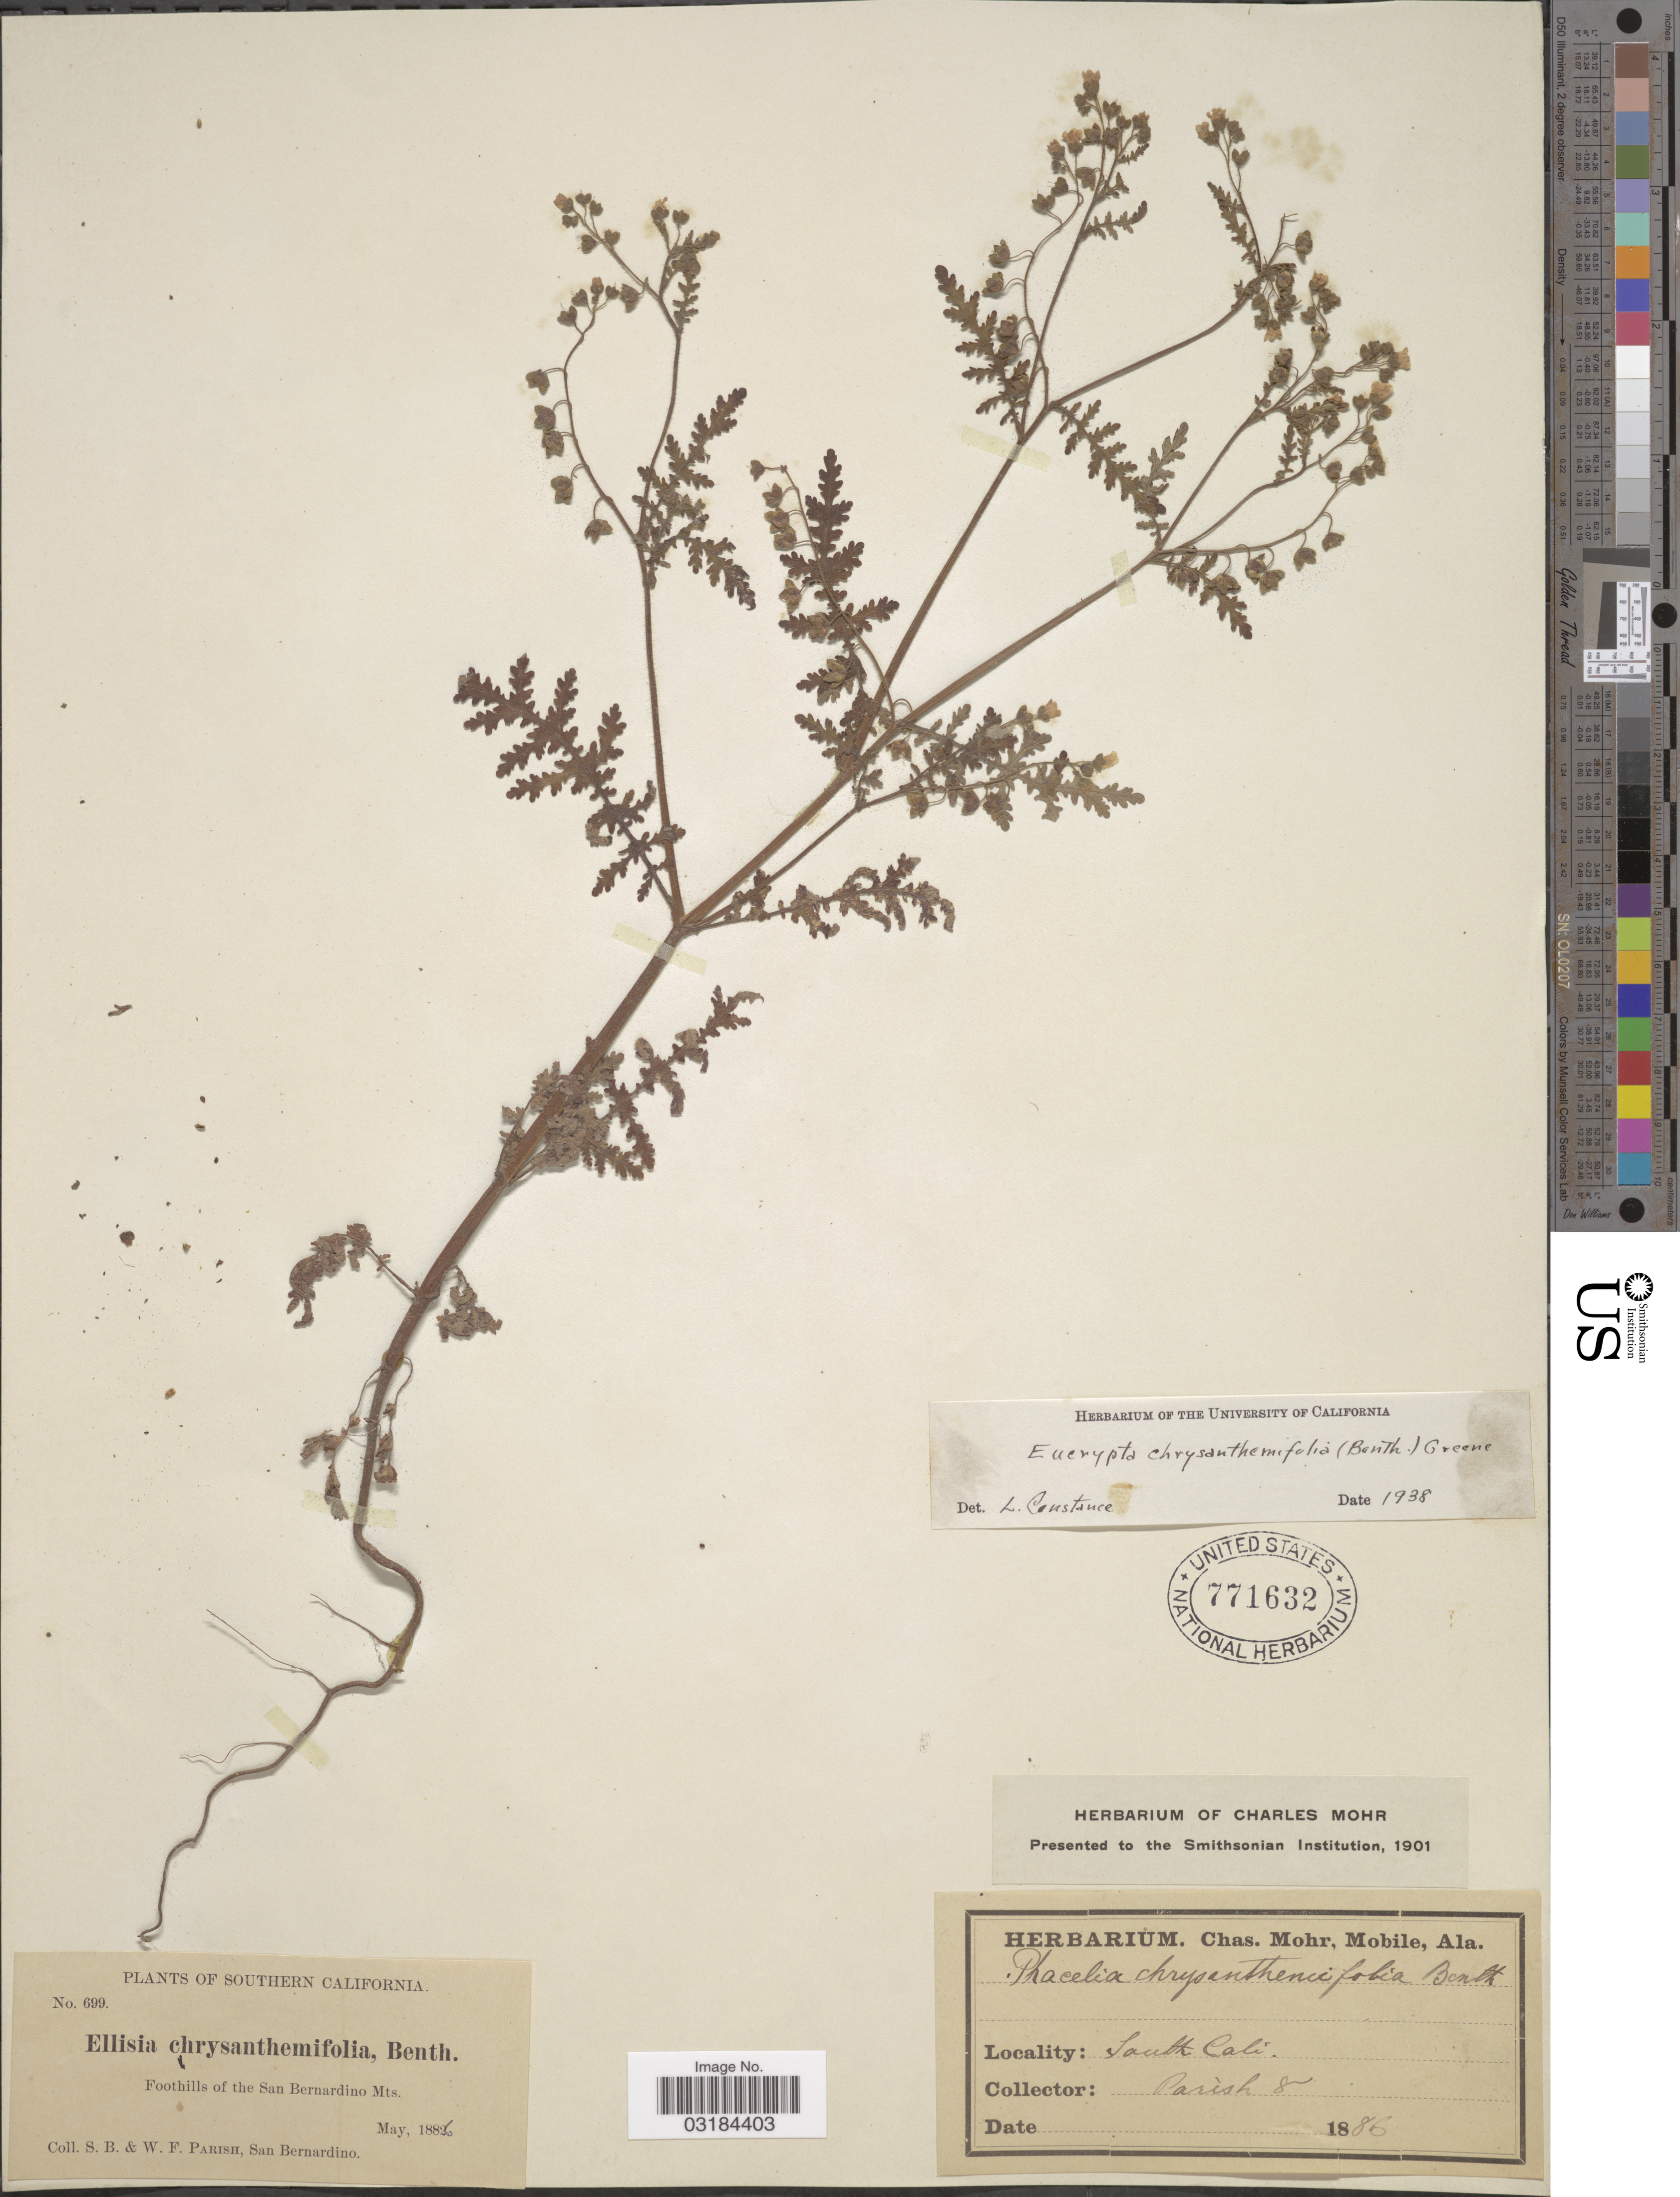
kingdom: Plantae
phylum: Tracheophyta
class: Magnoliopsida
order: Boraginales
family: Hydrophyllaceae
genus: Eucrypta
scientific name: Eucrypta chrysanthemifolia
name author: (Benth.) Greene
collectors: S. B. Parish & W. F. Parish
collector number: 699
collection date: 1886-05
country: United States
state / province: California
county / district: San Bernardino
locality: Southern California. Foothills of the San Bernardino Mts.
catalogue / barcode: US 771632